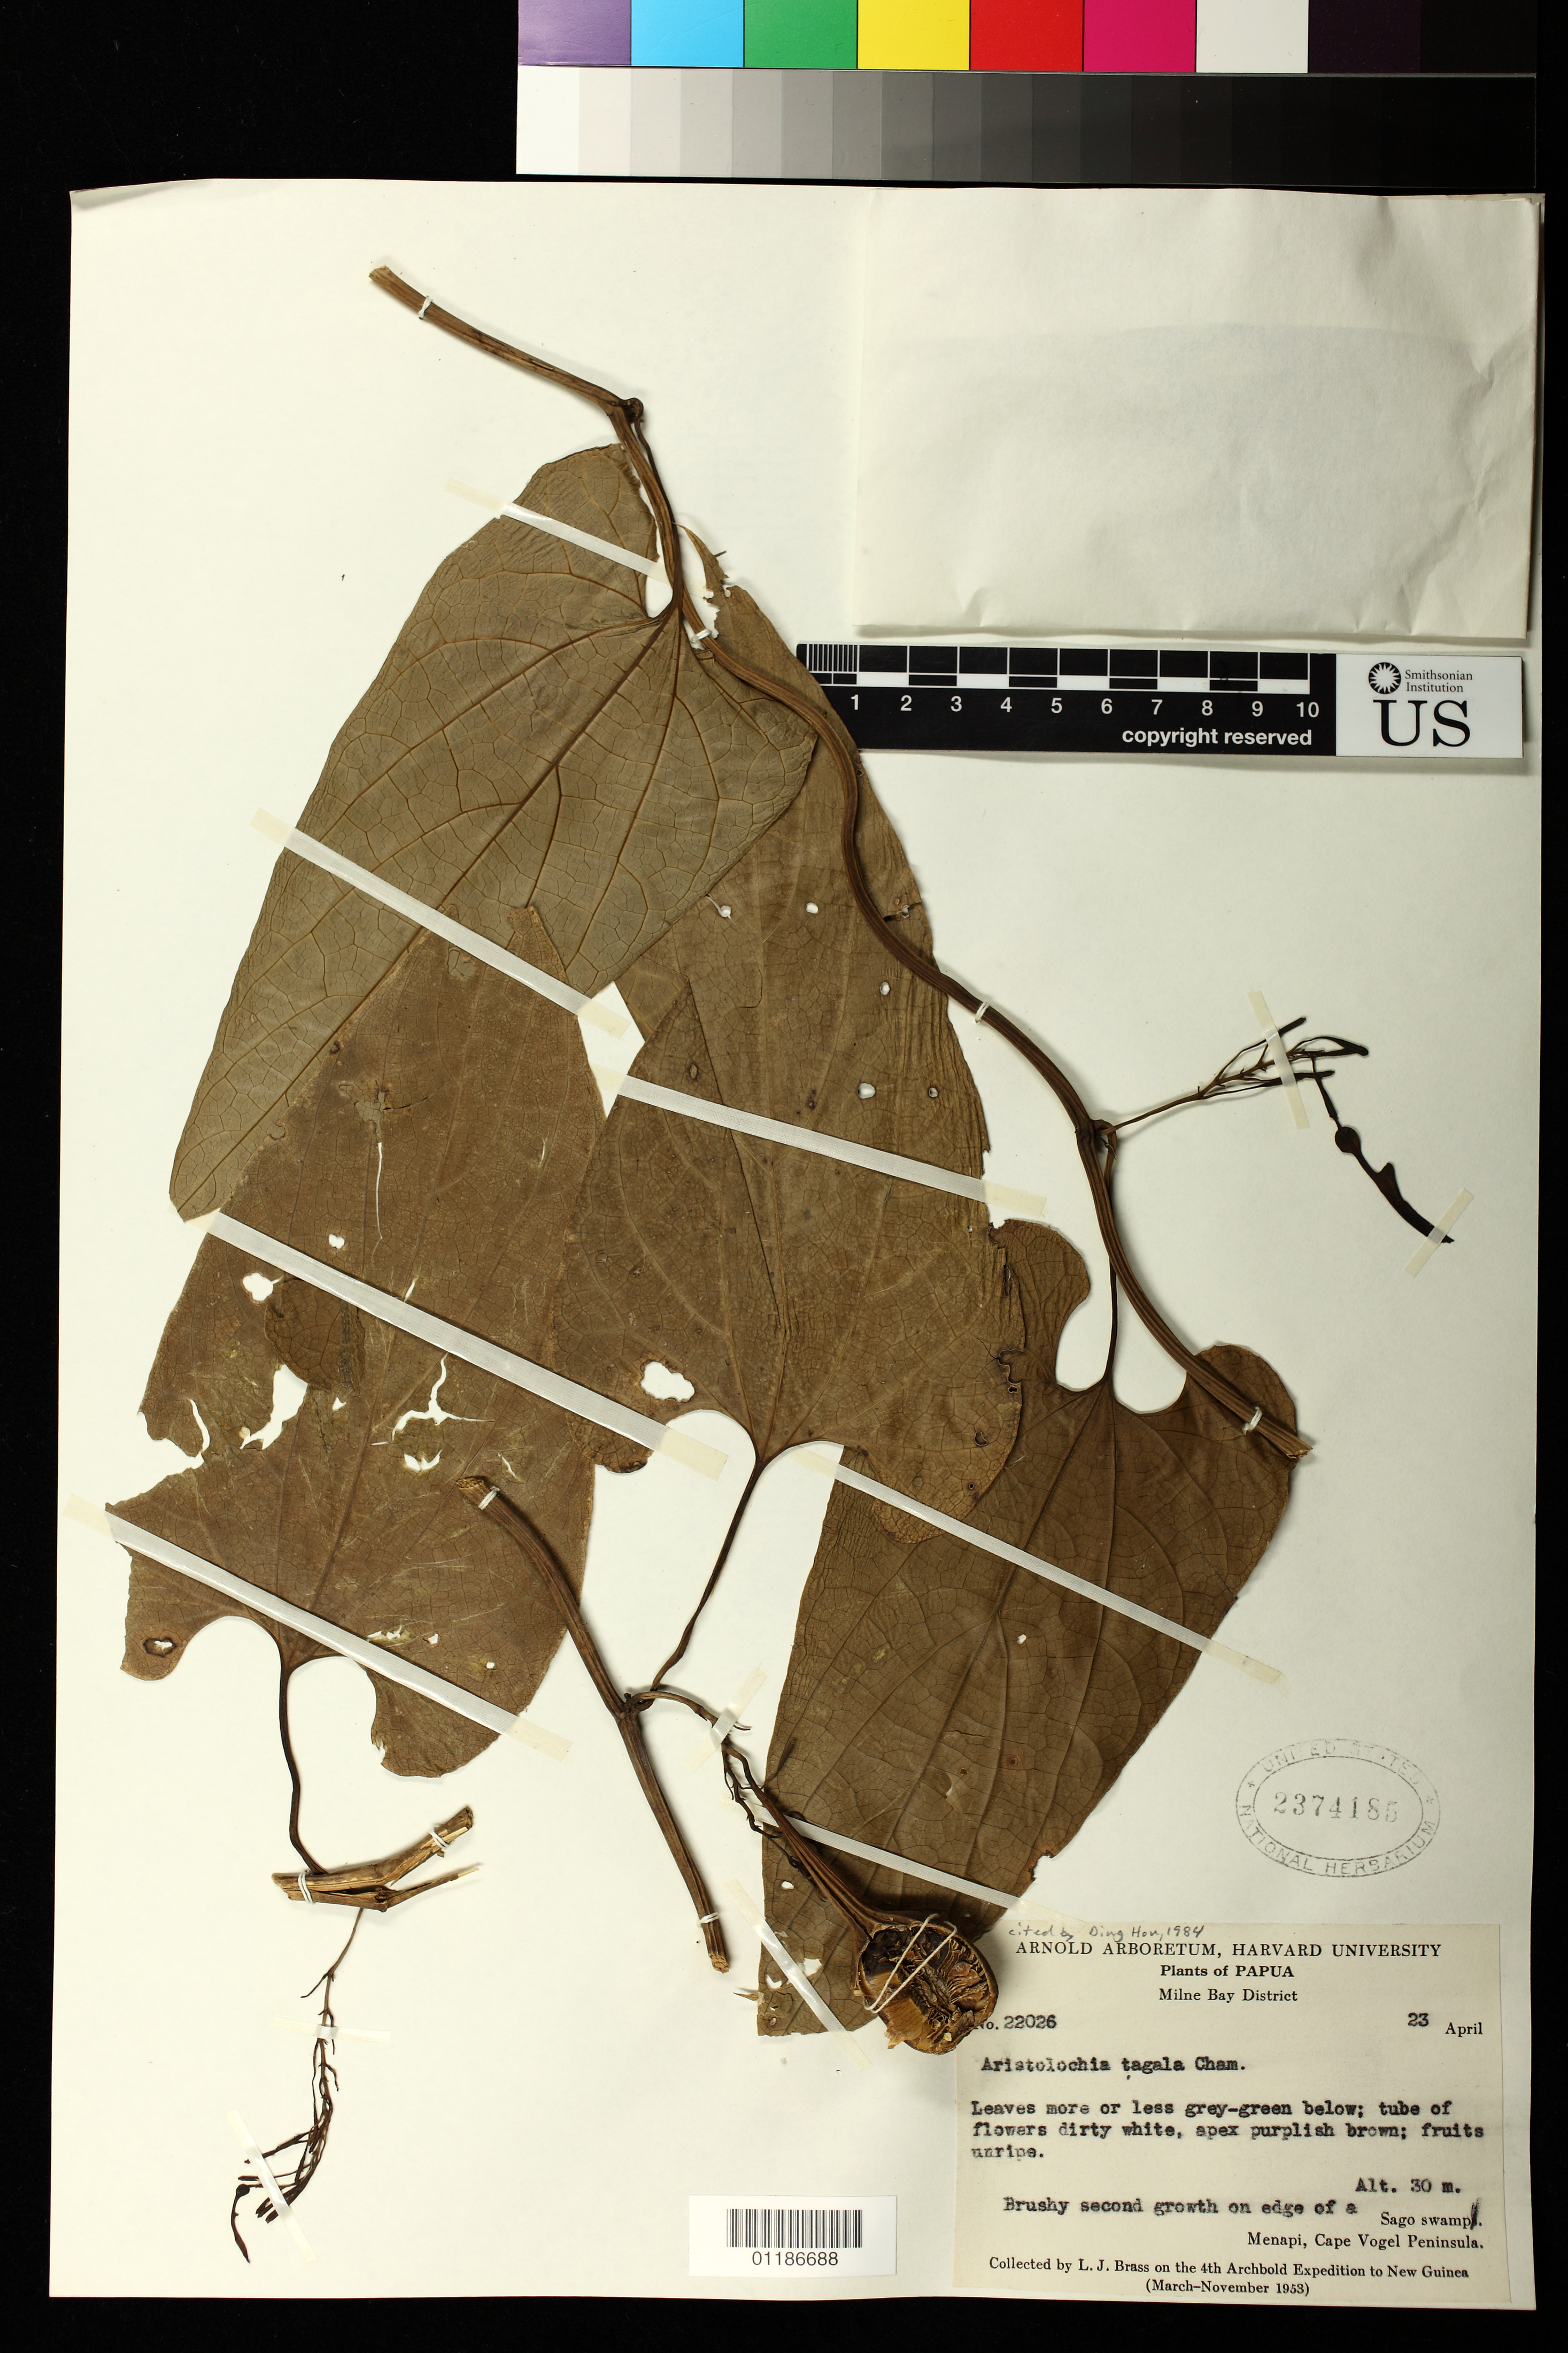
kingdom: Plantae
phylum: Tracheophyta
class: Magnoliopsida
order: Piperales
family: Aristolochiaceae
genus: Aristolochia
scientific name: Aristolochia tagala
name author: Cham.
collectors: L. J. Brass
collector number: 22026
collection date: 1953-04-23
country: Papua New Guinea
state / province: Milne Bay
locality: Menapi, Cape Vogel Peninsula.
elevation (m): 30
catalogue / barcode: US 2374188